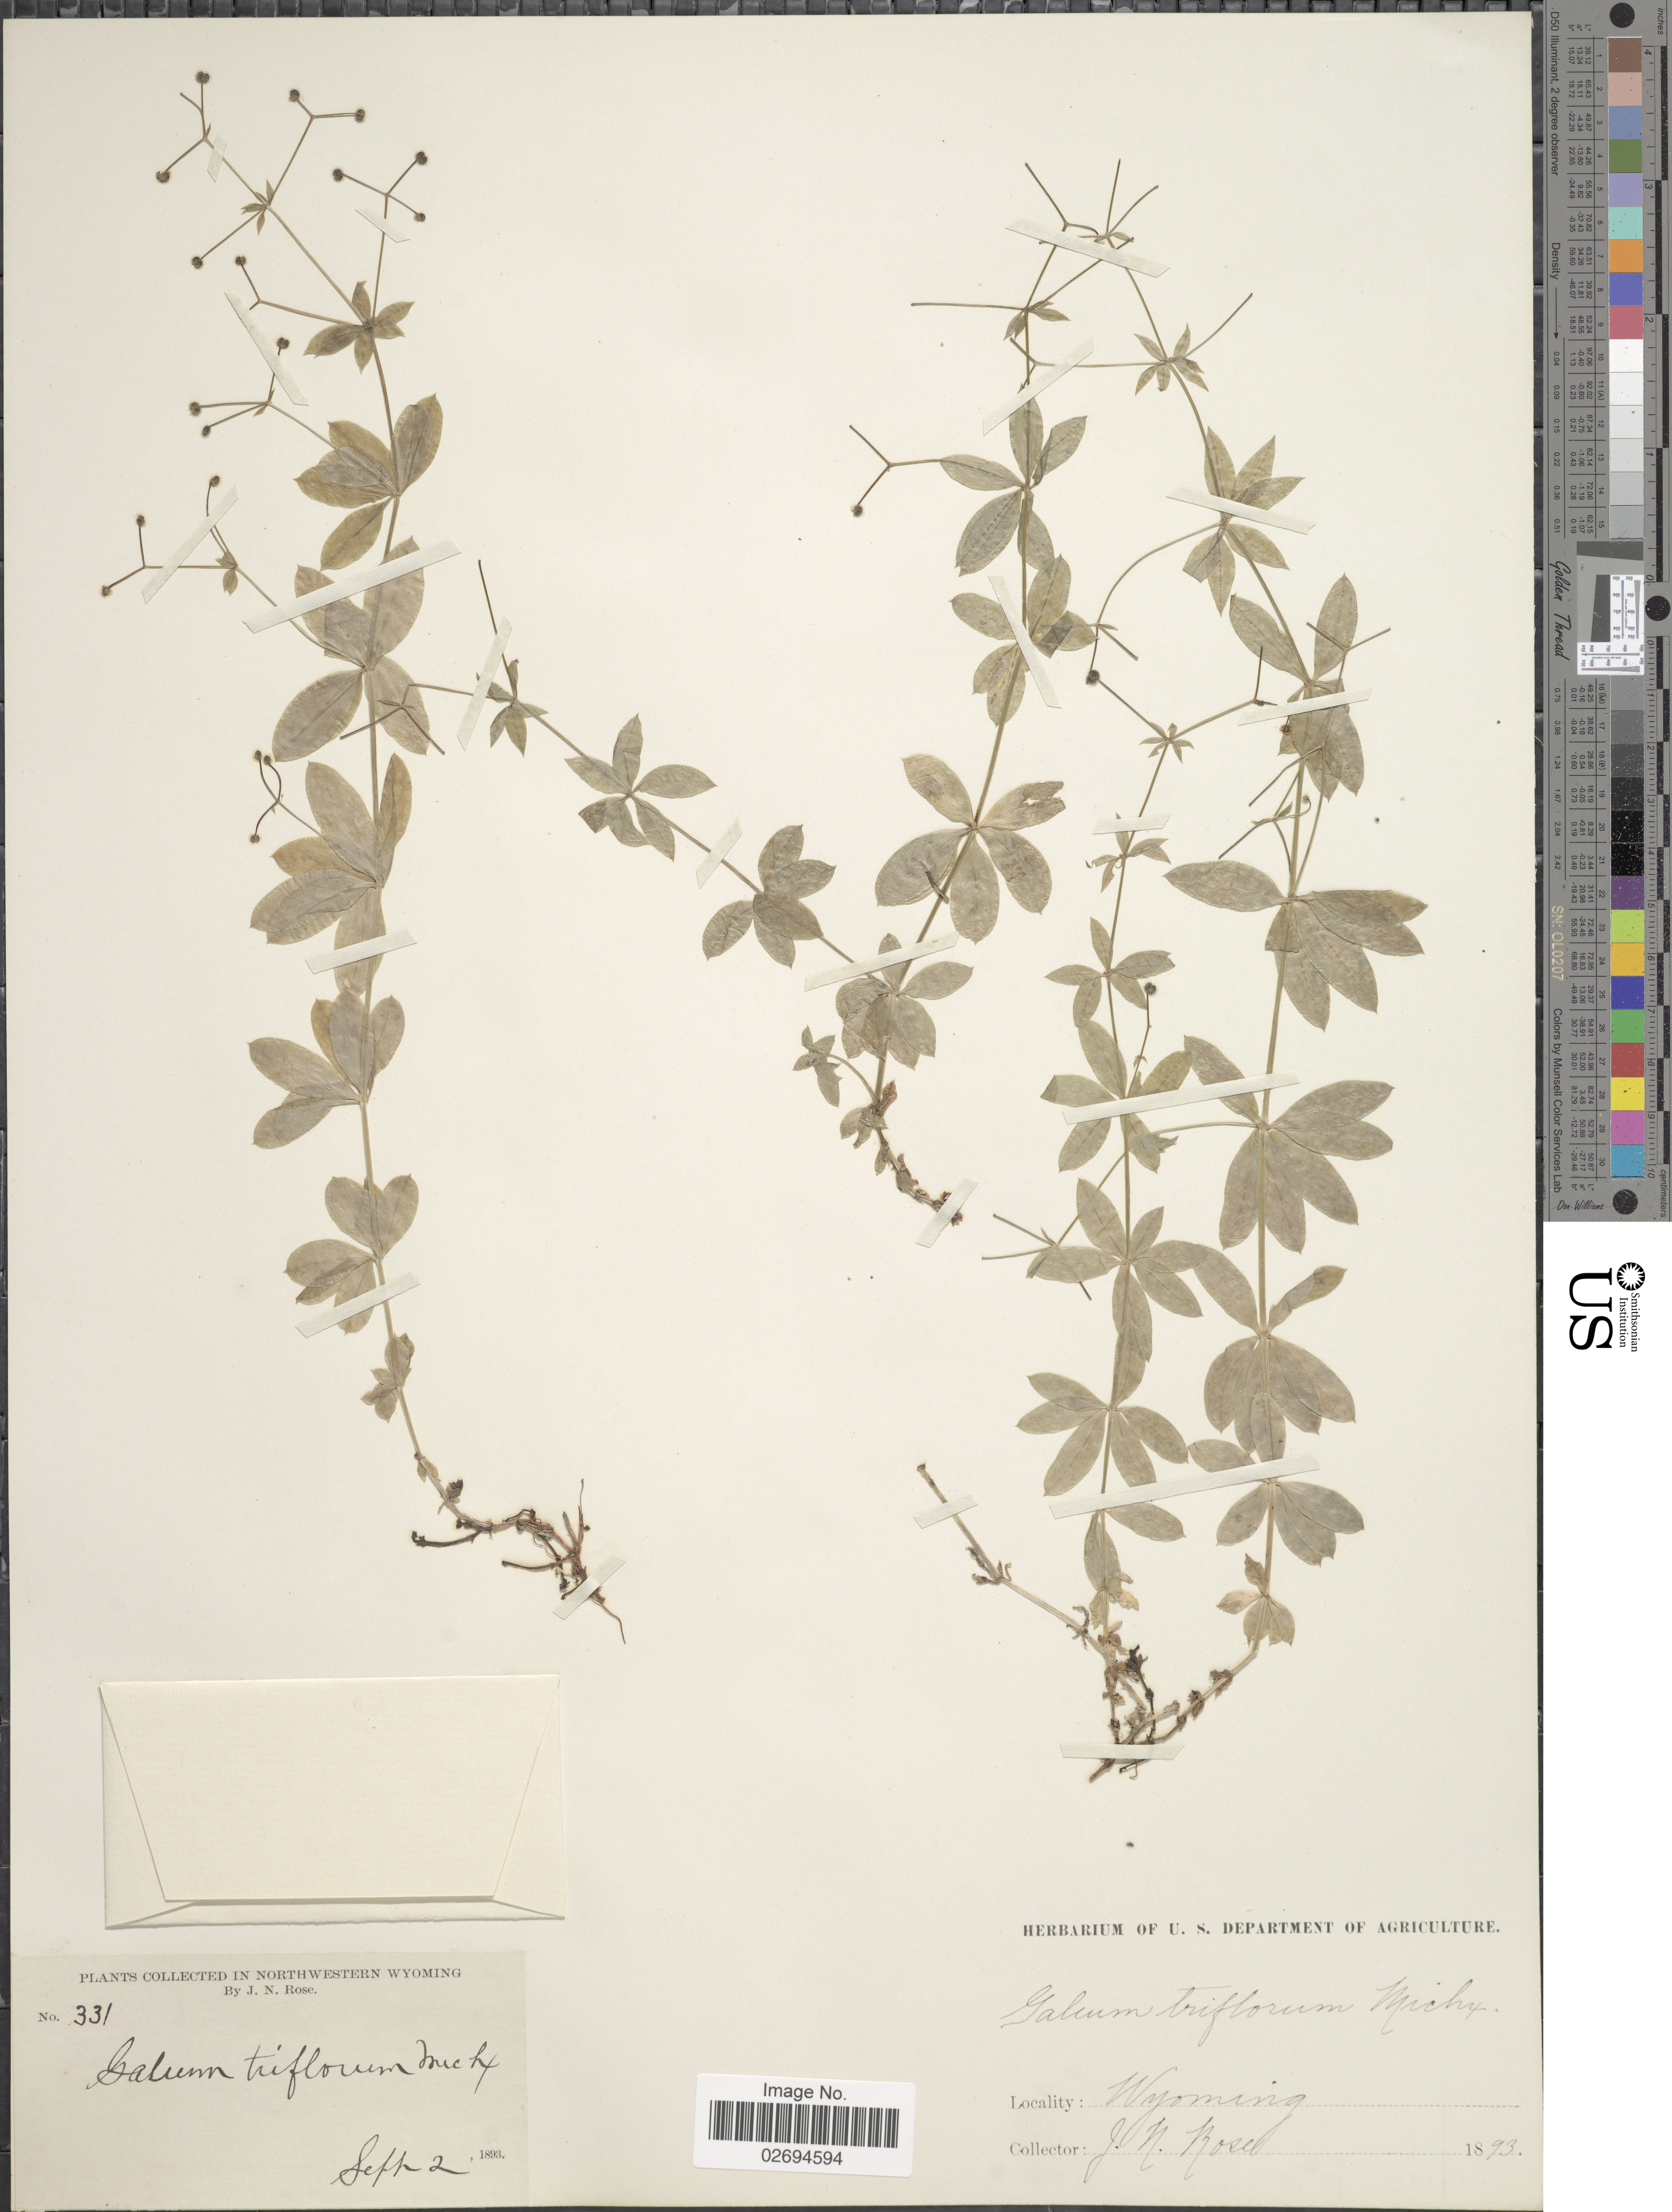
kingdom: Plantae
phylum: Tracheophyta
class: Magnoliopsida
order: Gentianales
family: Rubiaceae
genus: Galium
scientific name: Galium triflorum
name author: Michx.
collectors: J. N. Rose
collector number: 331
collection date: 1893-09-02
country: United States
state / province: Wyoming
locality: Northwestern Wyoming.